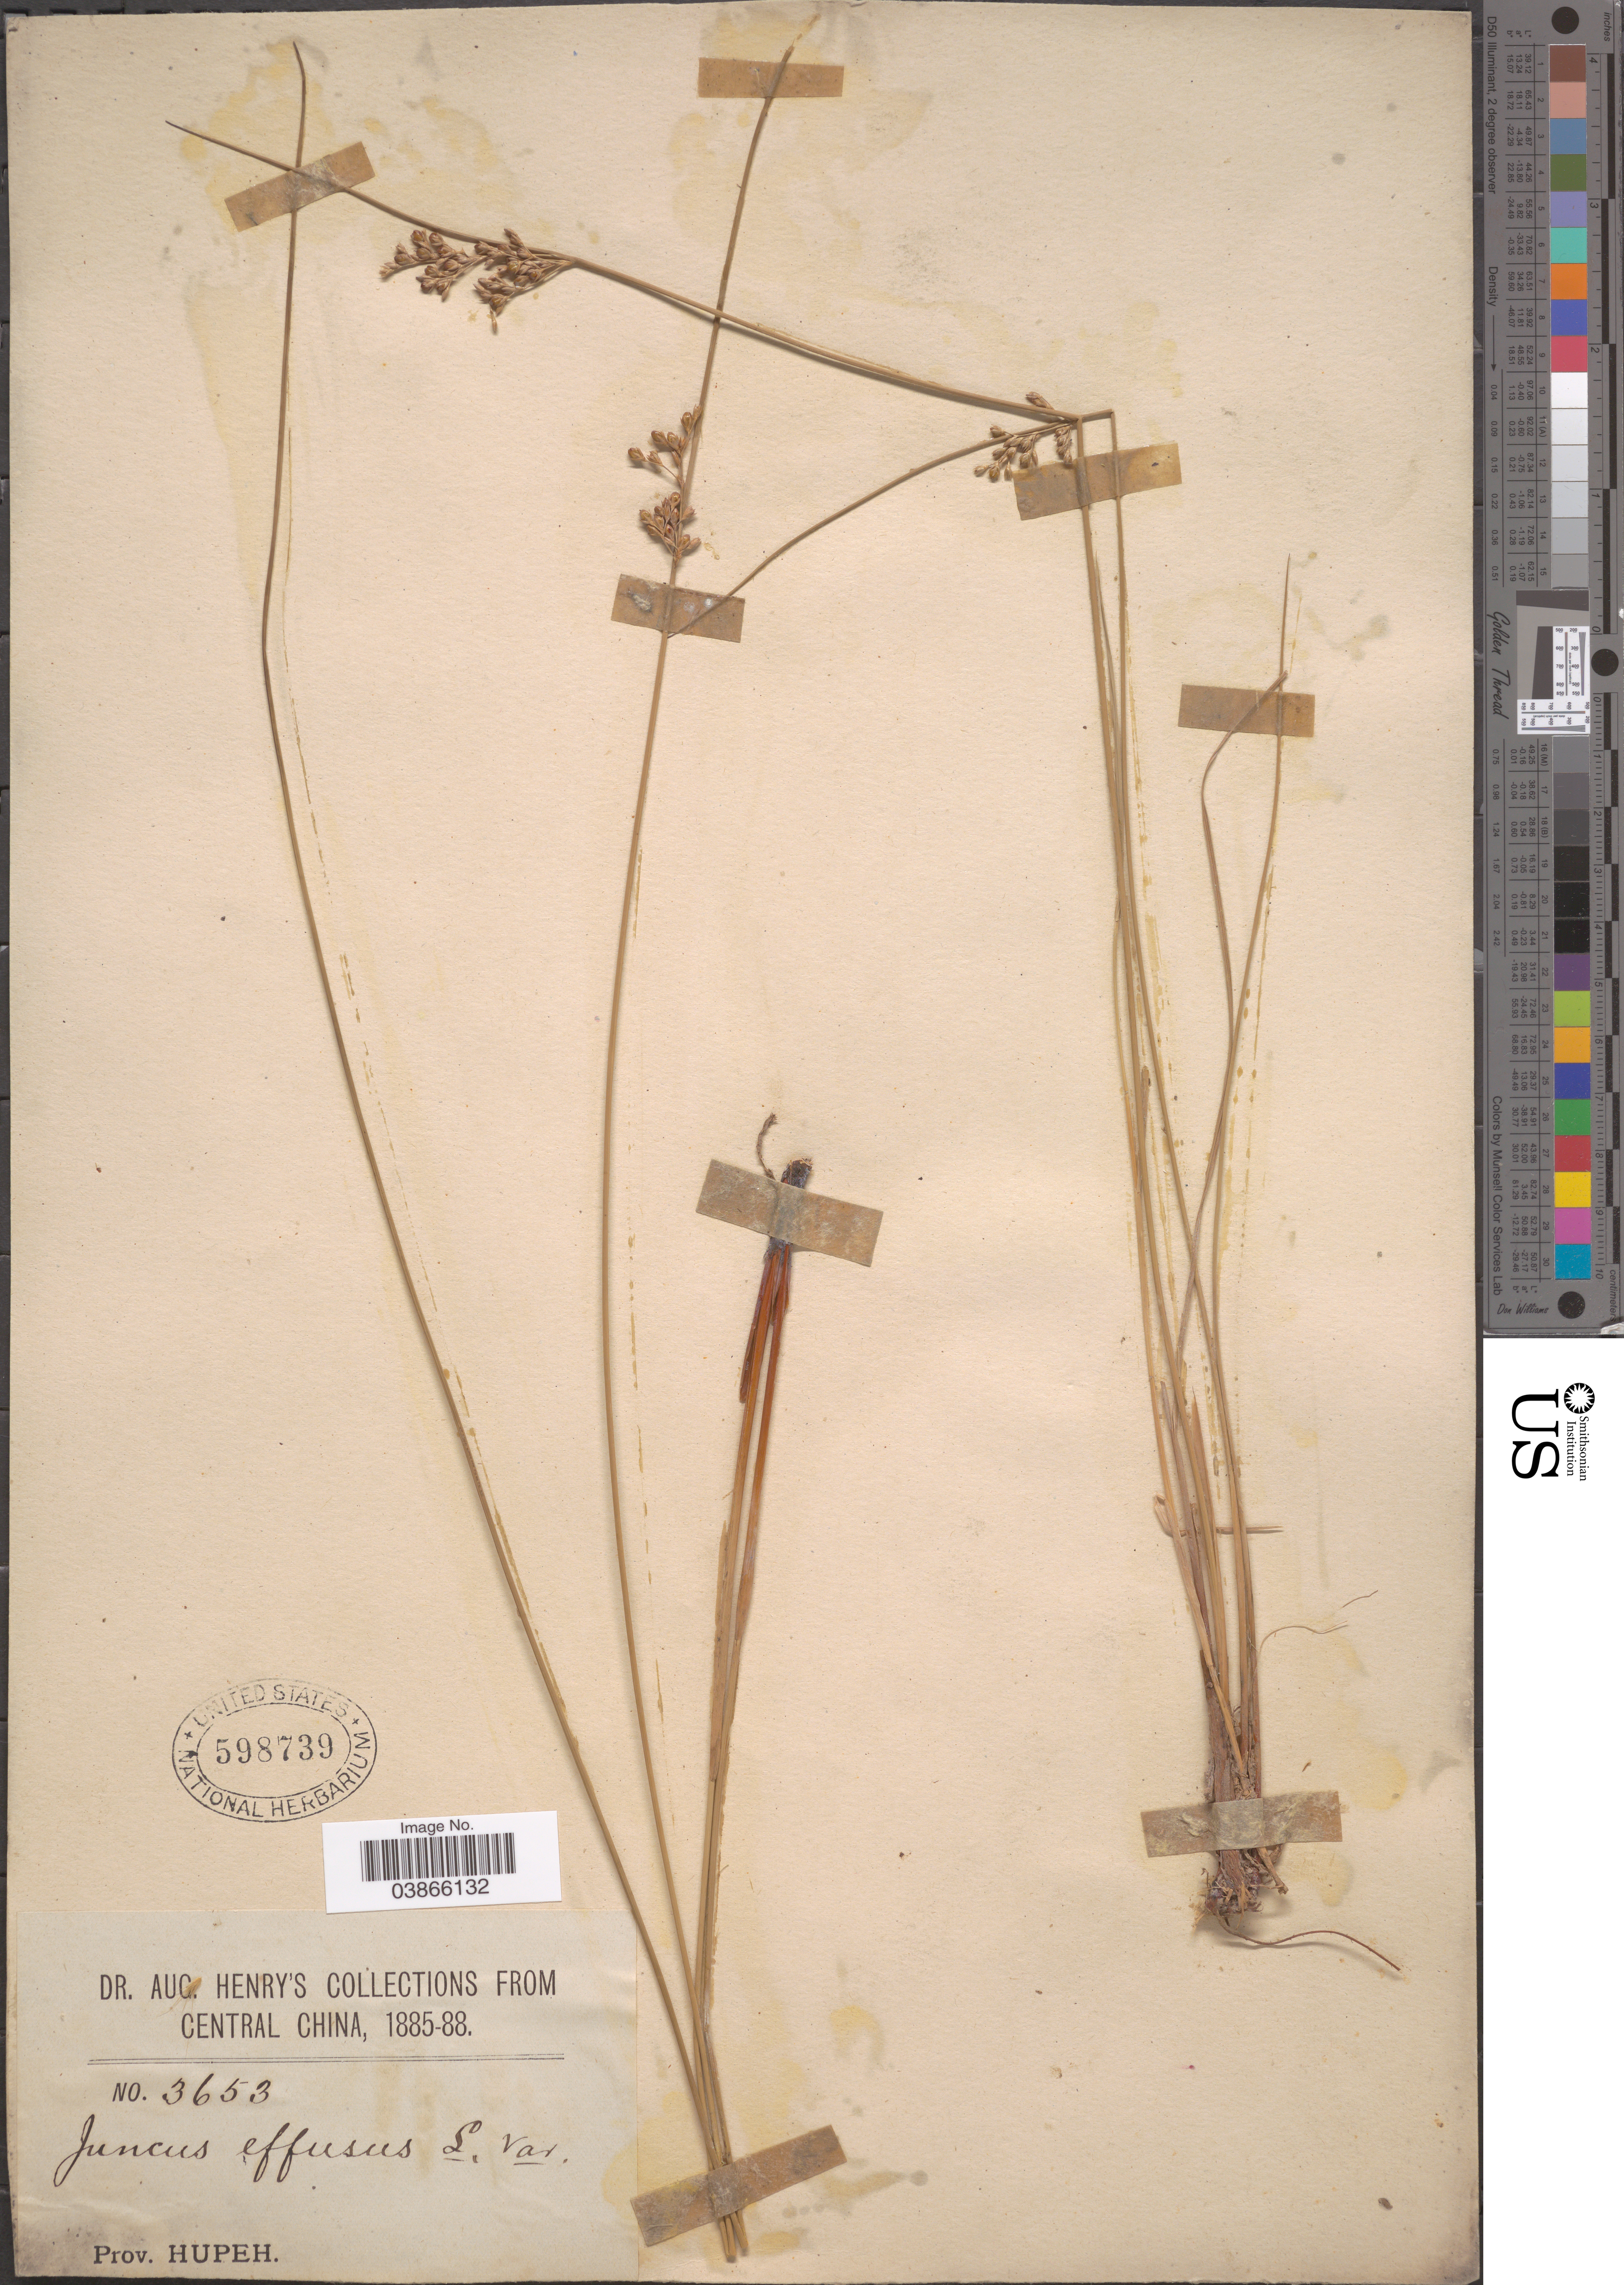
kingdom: Plantae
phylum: Tracheophyta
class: Liliopsida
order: Poales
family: Juncaceae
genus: Juncus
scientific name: Juncus effusus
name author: L.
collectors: A. Henry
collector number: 3653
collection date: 1885/1888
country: China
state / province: Hubei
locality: Central China. Prov. Hupeh.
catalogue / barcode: US 598739